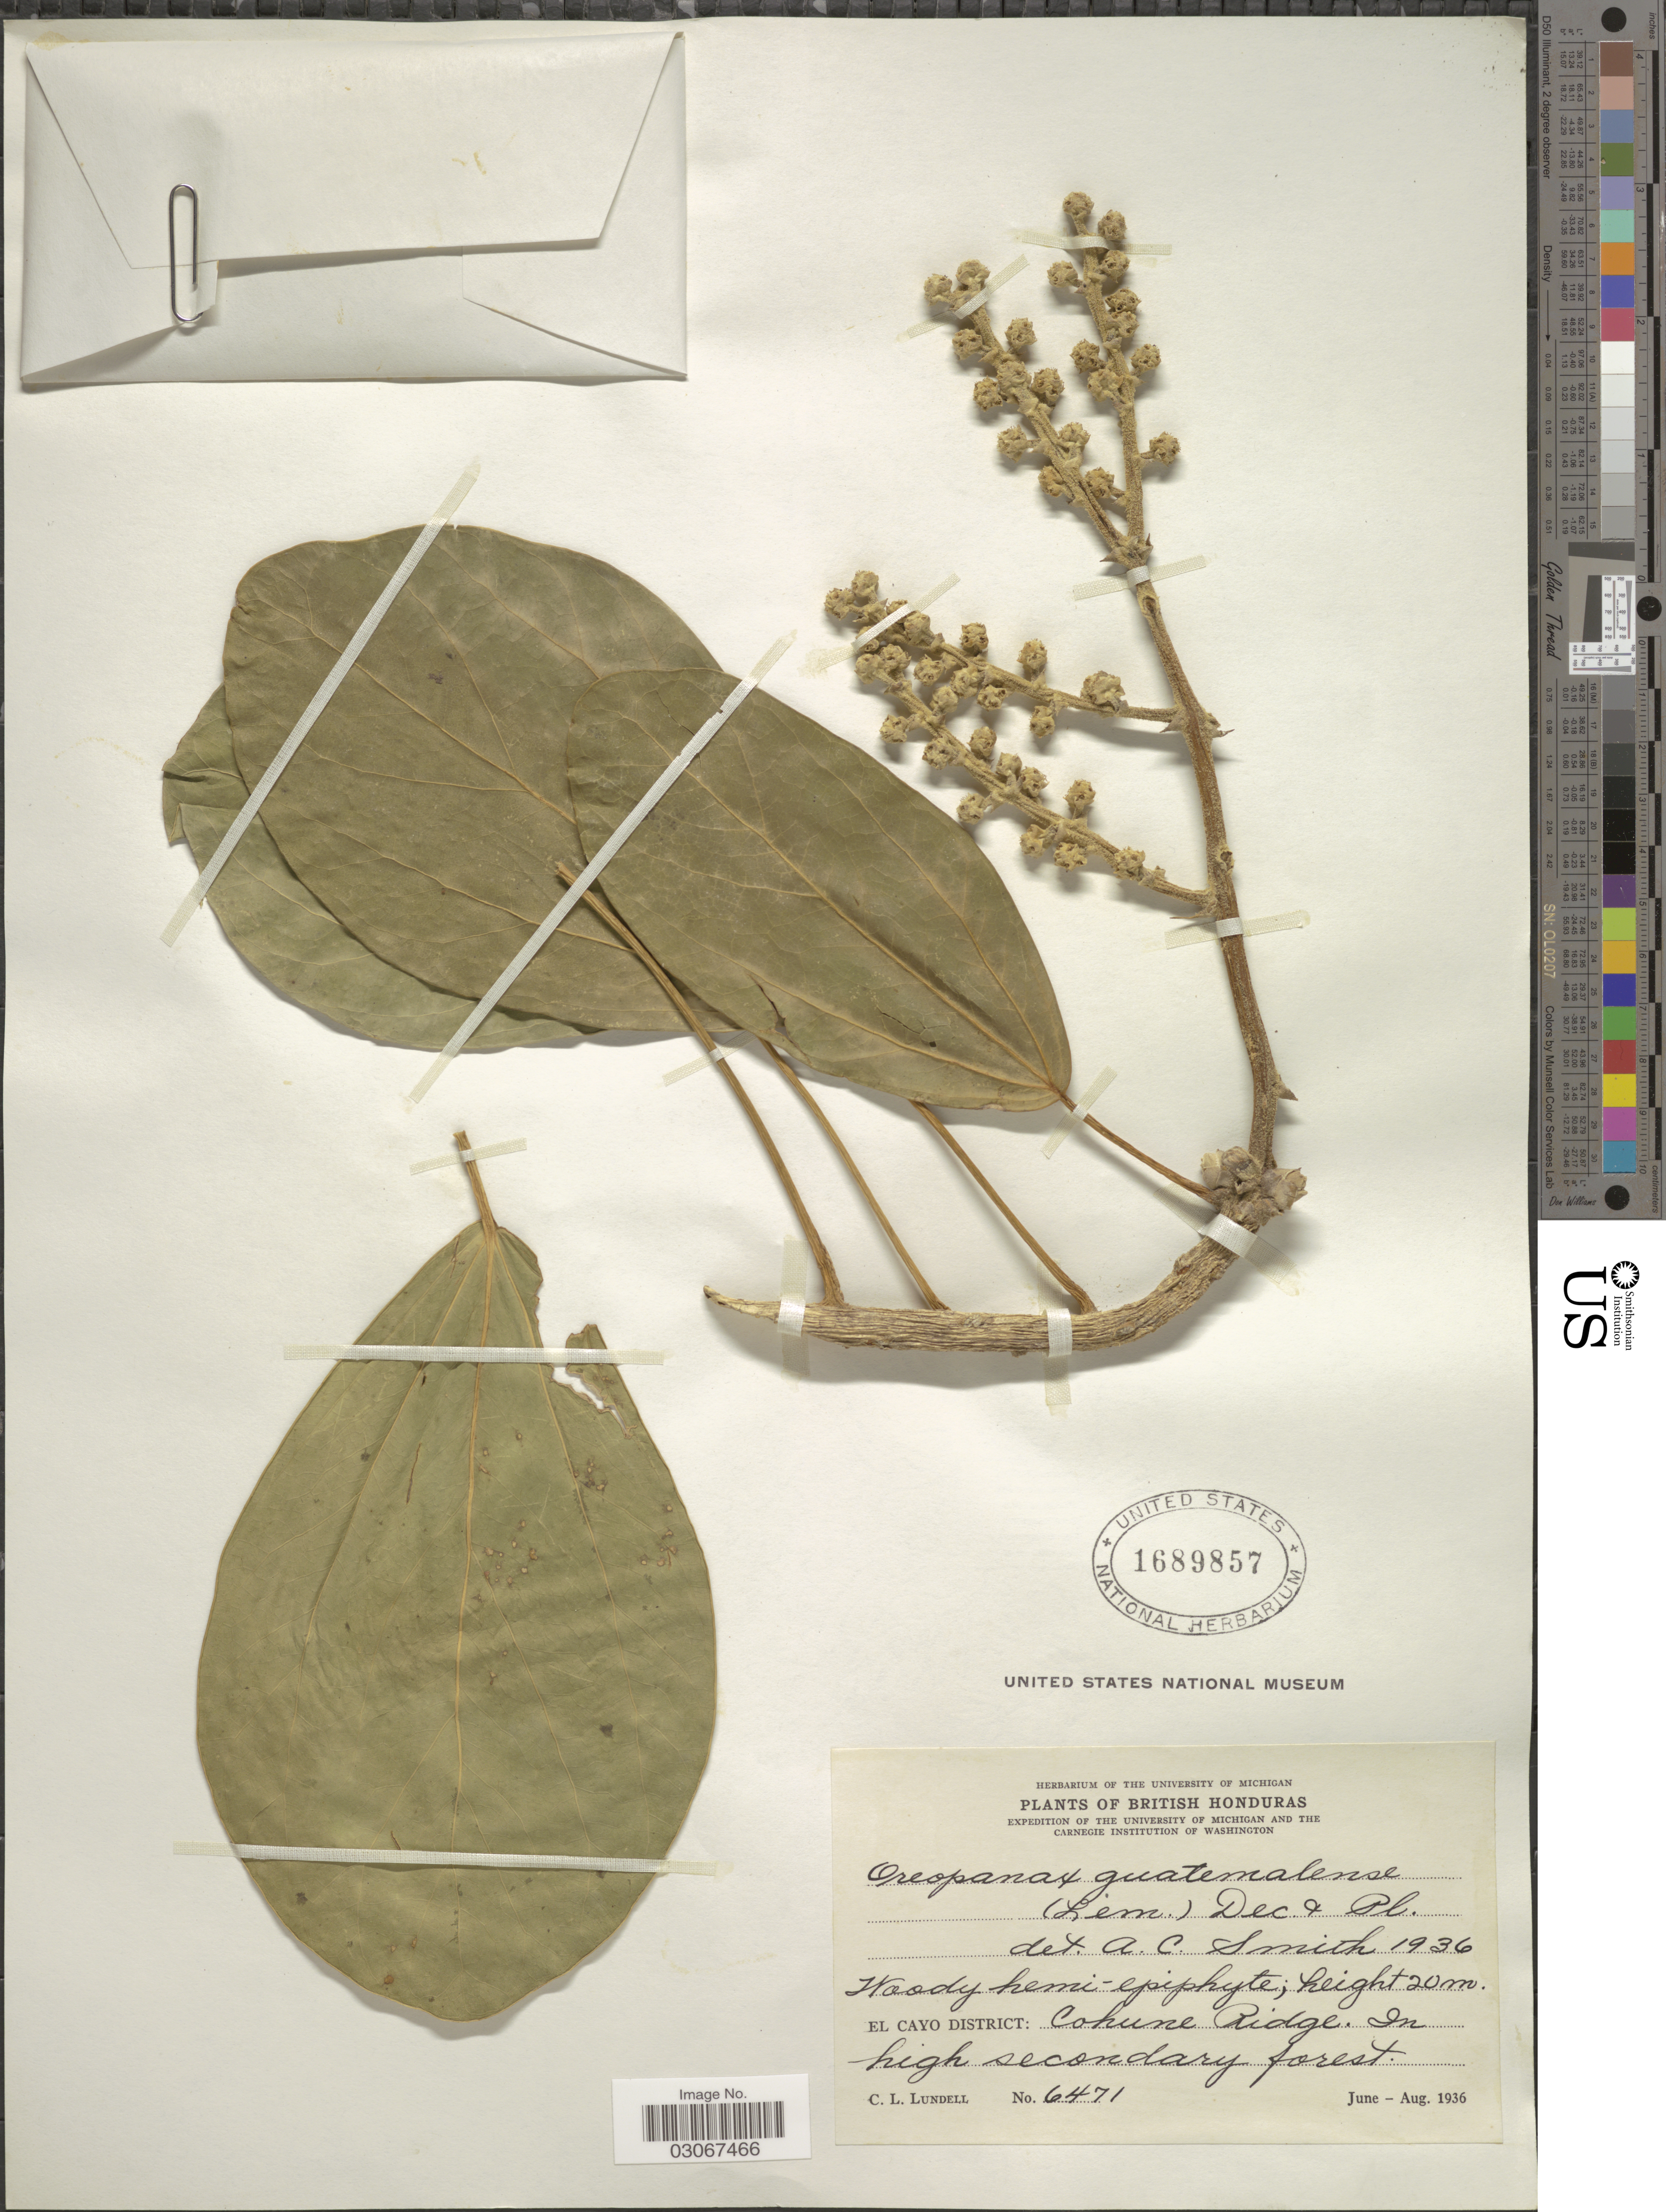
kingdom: Plantae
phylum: Tracheophyta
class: Magnoliopsida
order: Apiales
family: Araliaceae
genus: Oreopanax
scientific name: Oreopanax obtusifolius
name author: L.O. Williams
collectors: C. L. Lundell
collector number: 6471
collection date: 1936-06/1936-08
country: Belize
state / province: Cayo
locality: British Honduras. El Cayo District: Cohune Ridge.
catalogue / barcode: US 1689857